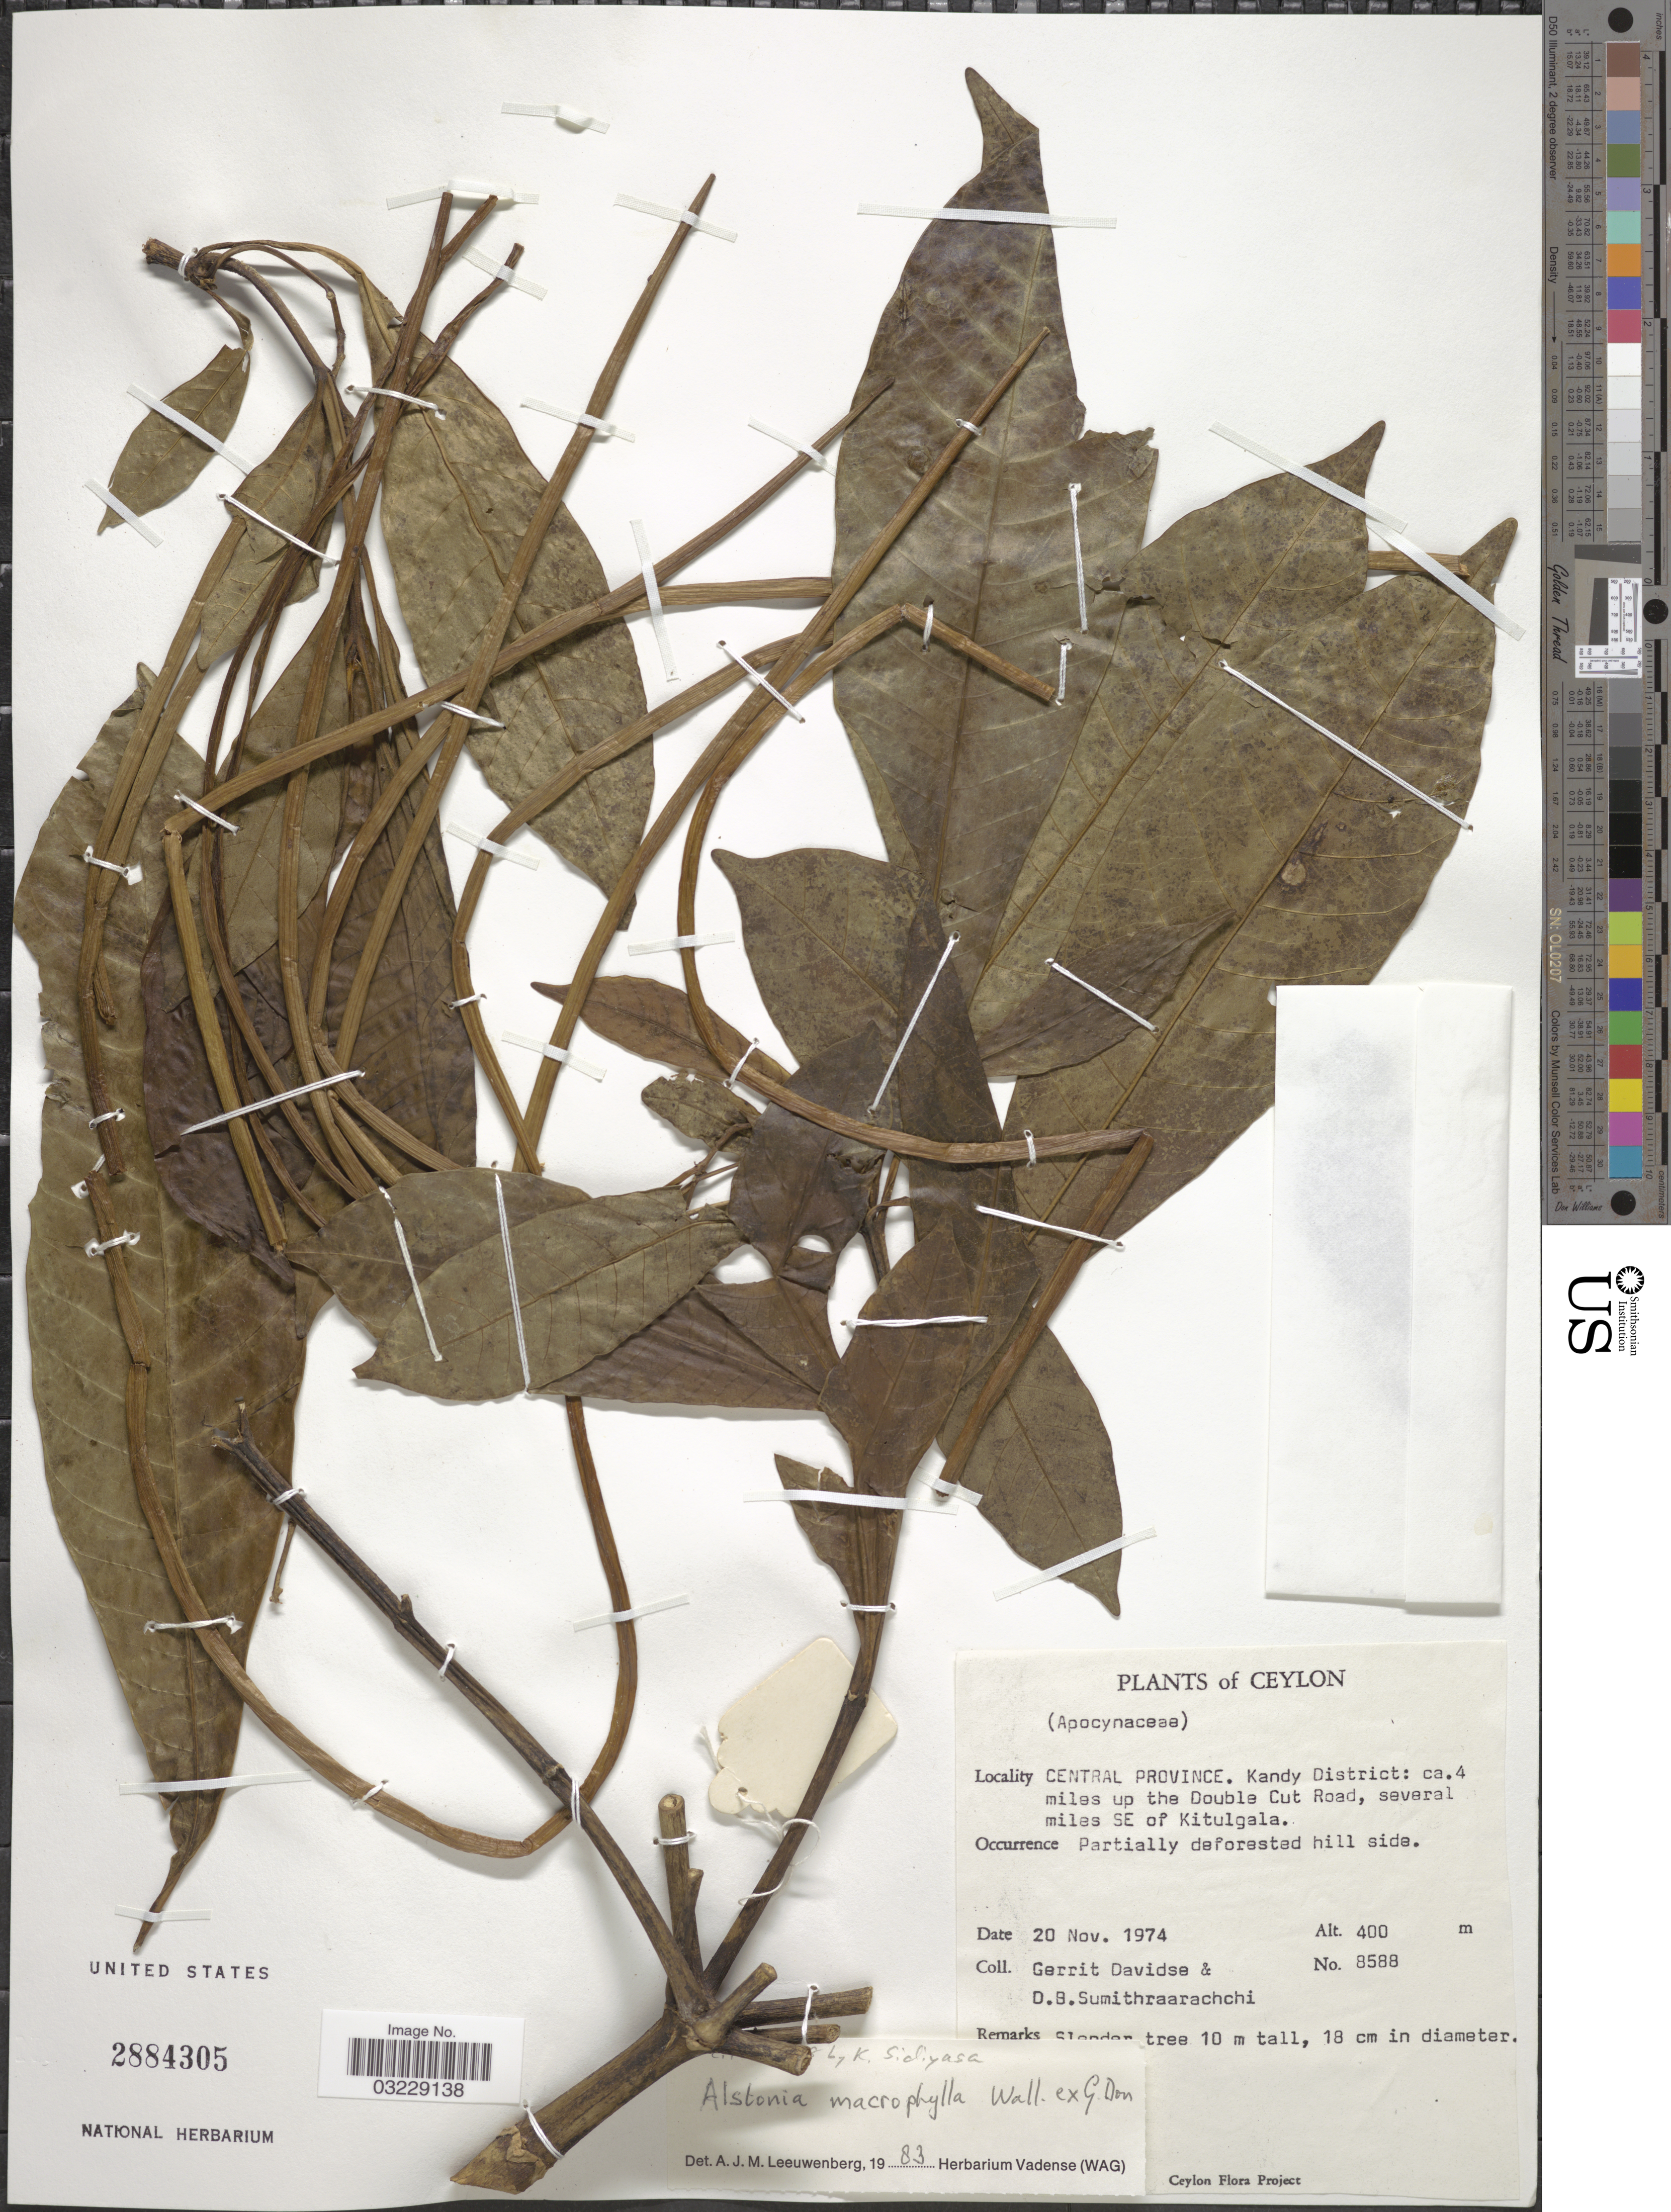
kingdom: Plantae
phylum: Tracheophyta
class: Magnoliopsida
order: Gentianales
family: Apocynaceae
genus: Alstonia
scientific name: Alstonia macrophylla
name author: Wall. ex G. Don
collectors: G. Davidse & D. B. Sumithraarachchi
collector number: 8588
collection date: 1974-11-20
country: Sri Lanka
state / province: Central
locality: Ceylon. Kandry District: ca. 4 miles up the Double Cut Road, several miles SE of Kitulgala.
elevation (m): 400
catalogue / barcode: US 2884305